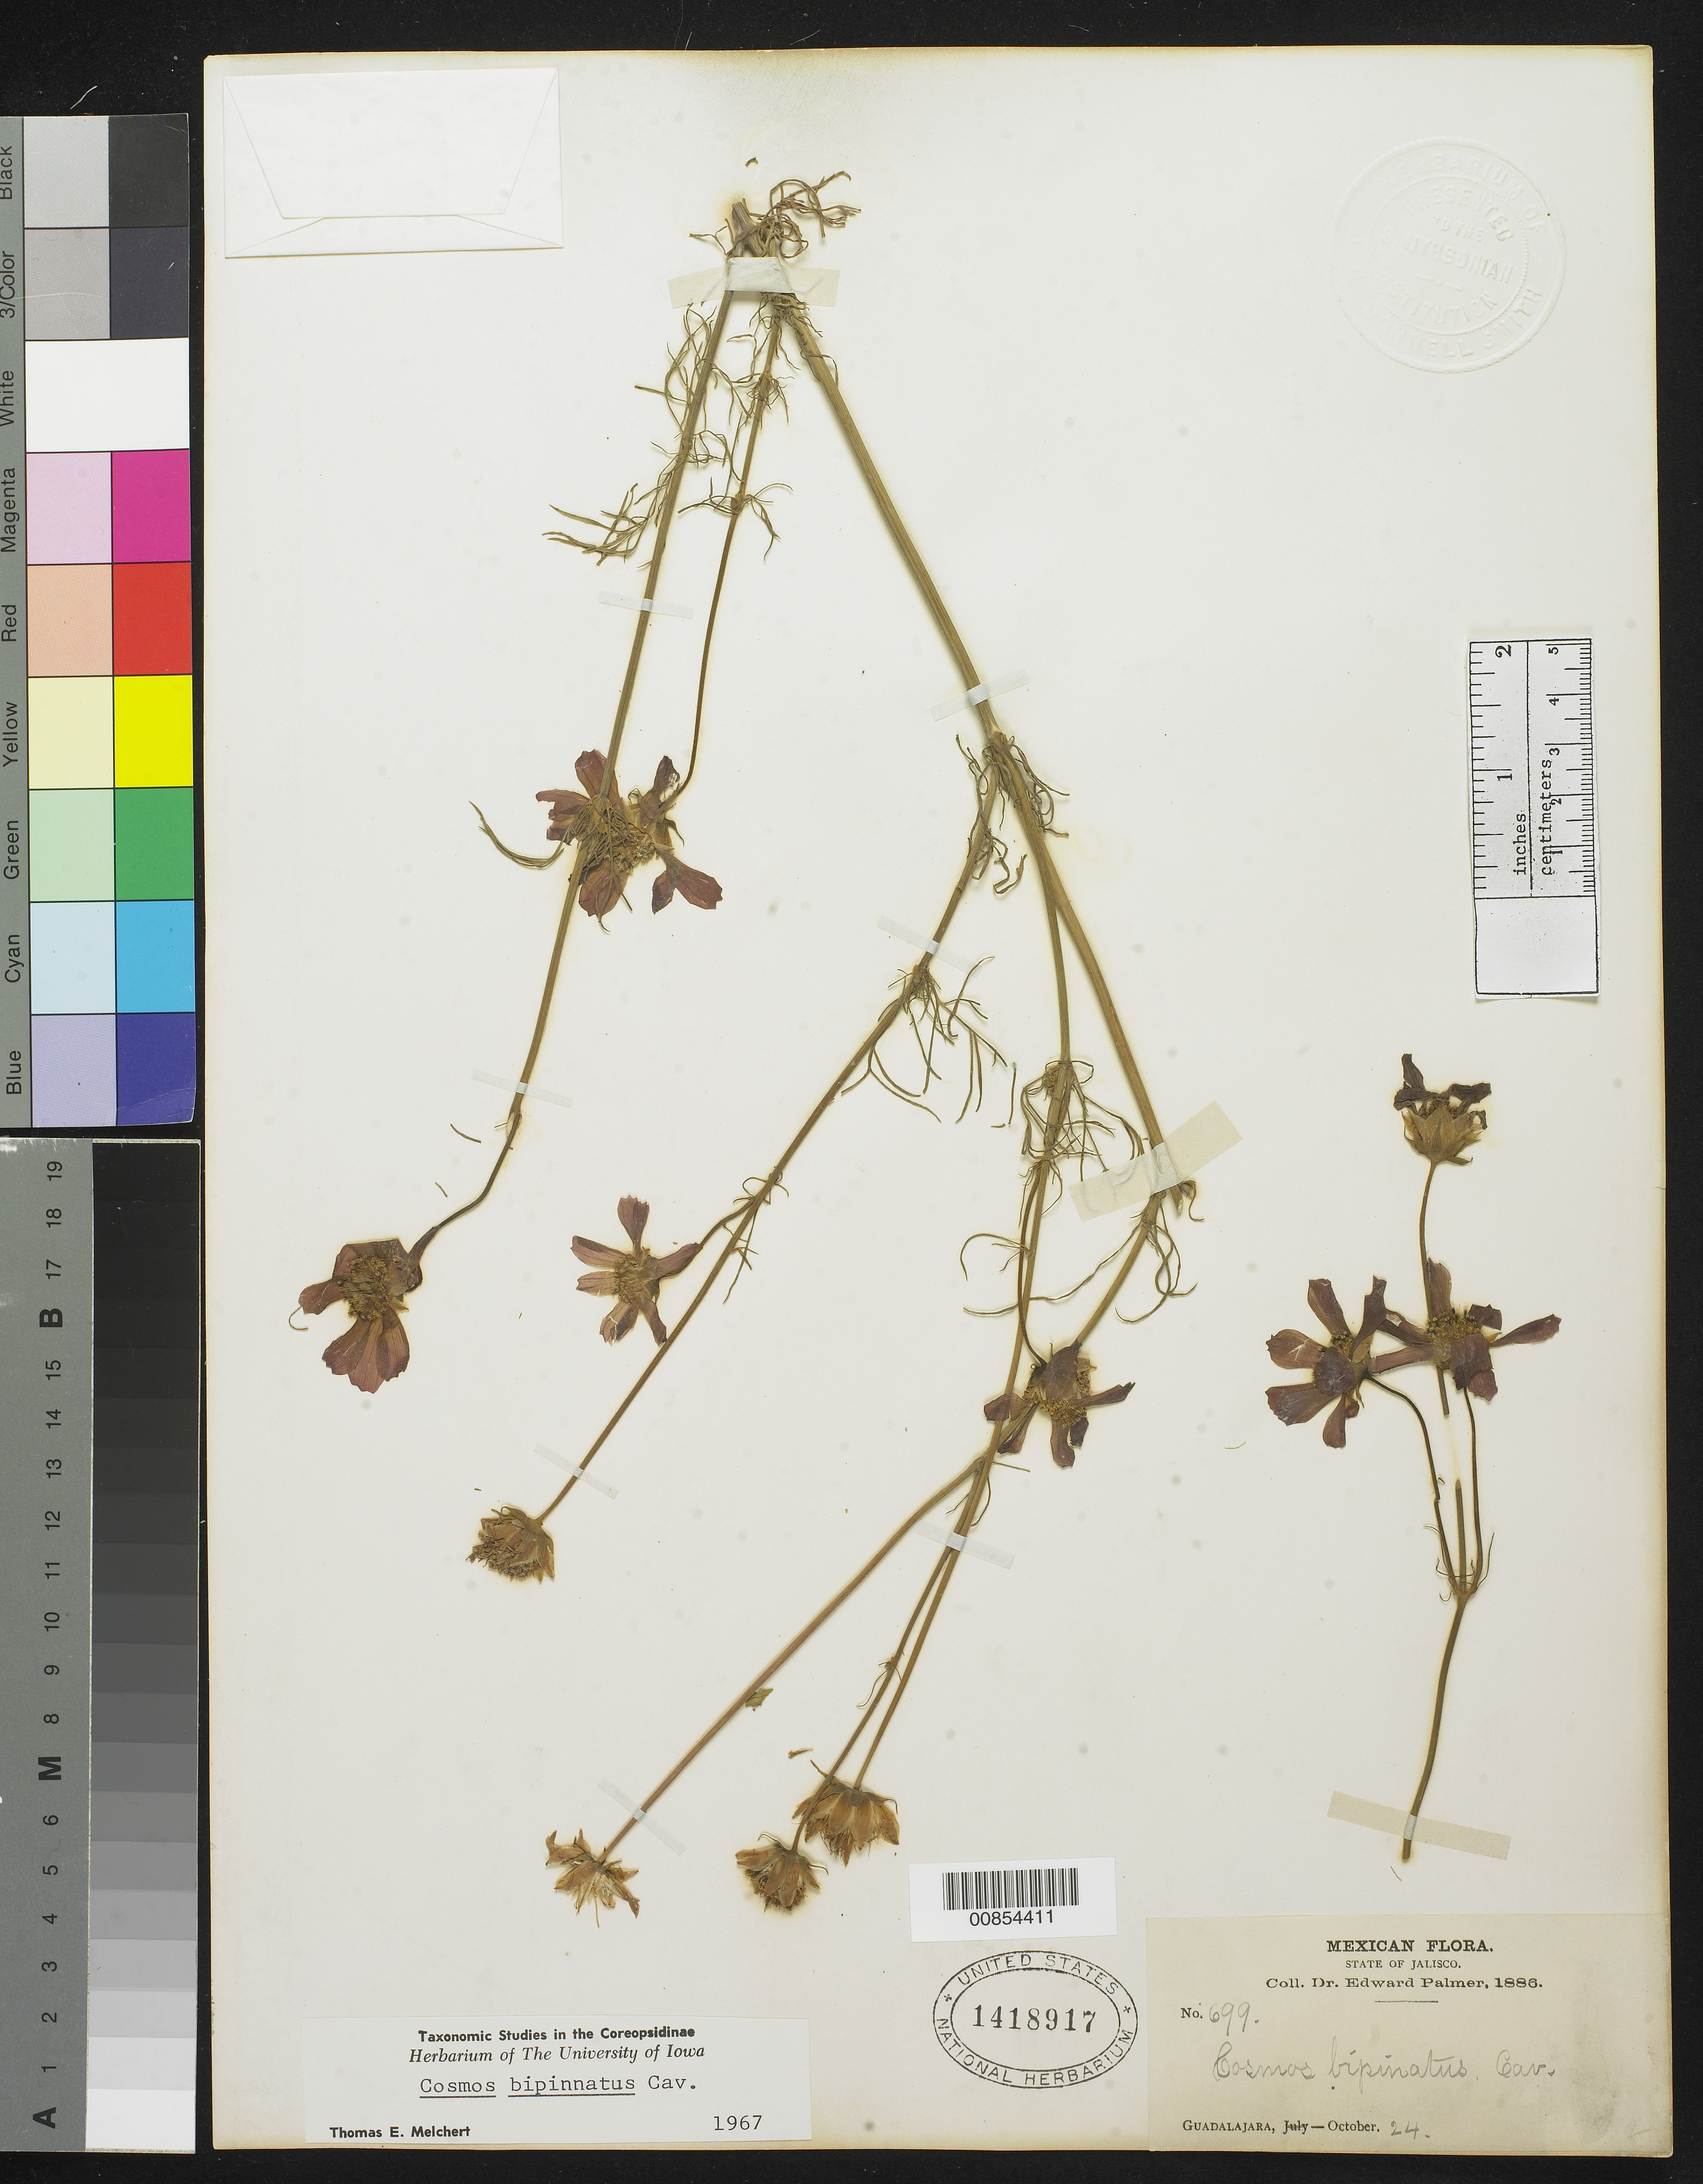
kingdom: Plantae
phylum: Tracheophyta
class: Magnoliopsida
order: Asterales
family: Asteraceae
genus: Cosmos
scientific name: Cosmos bipinnatus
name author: Cav.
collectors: E. Palmer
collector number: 699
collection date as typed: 24 Oct 1886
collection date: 1886-10-24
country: Mexico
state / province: Jalisco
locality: Guadalajara, Jalisco.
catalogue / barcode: US 1418917